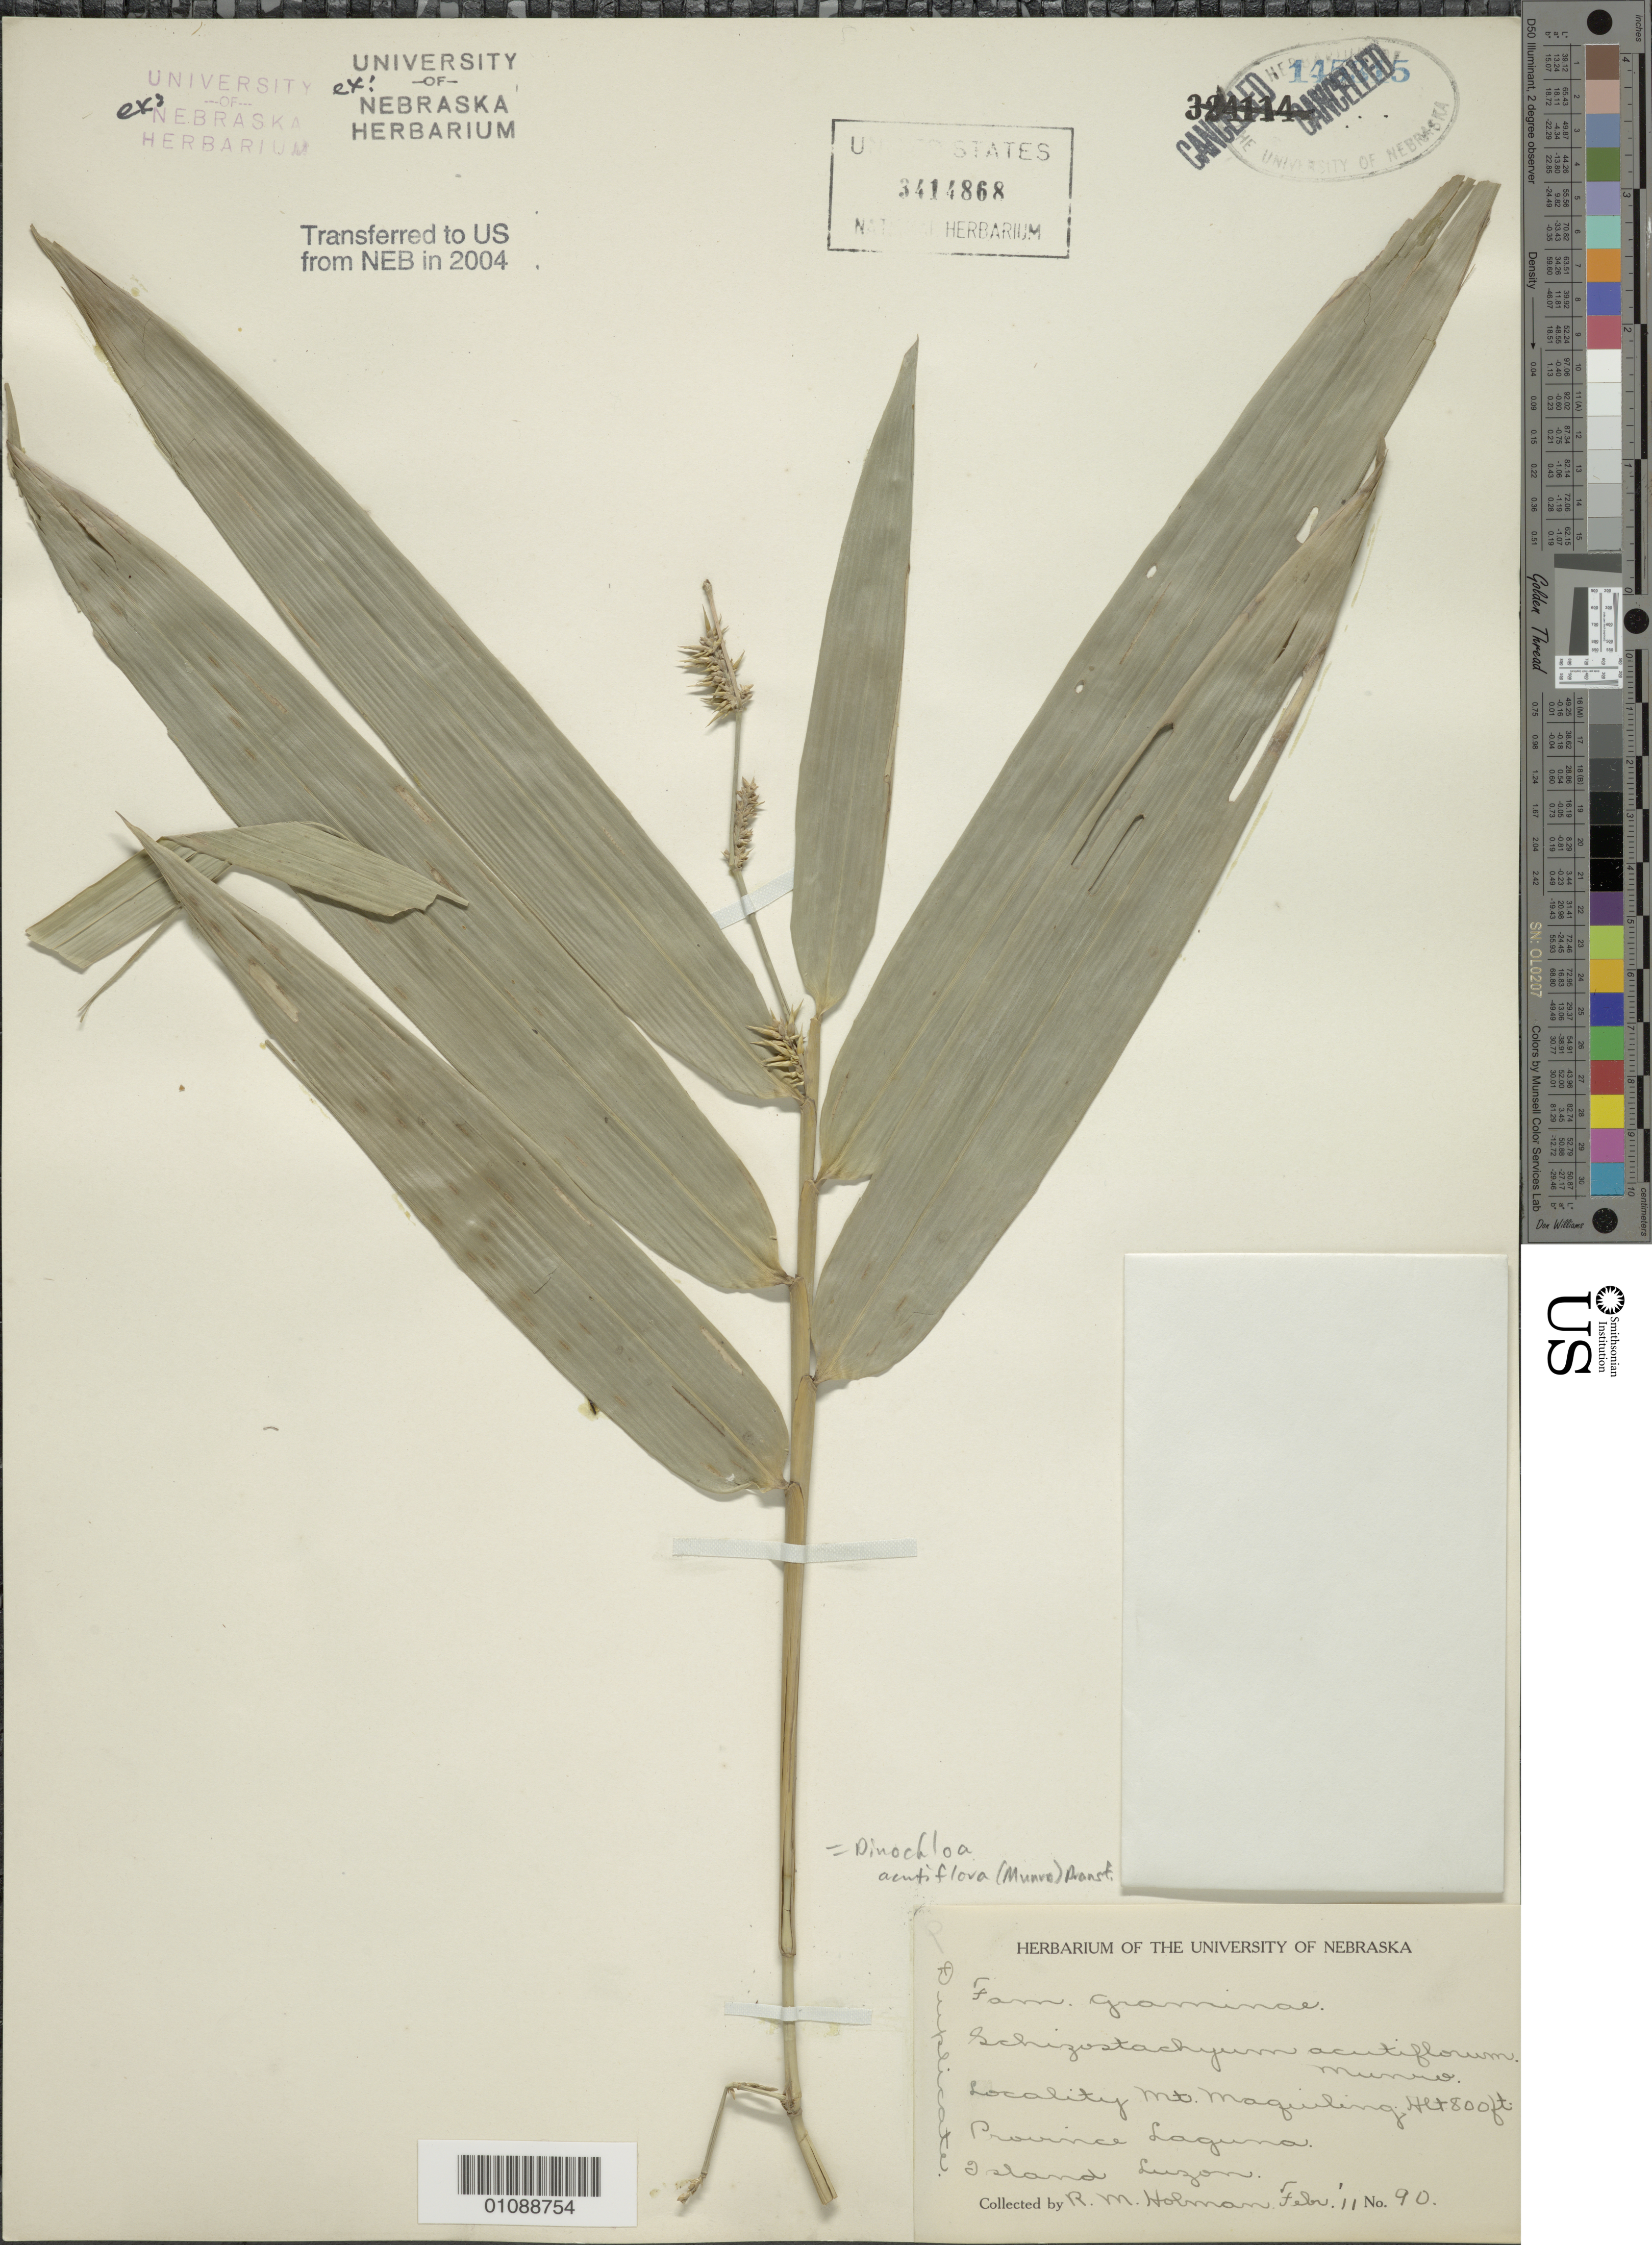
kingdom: Plantae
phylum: Tracheophyta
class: Liliopsida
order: Poales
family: Poaceae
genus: Dinochloa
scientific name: Dinochloa acutiflora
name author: (Munro) Soenarko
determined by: Smith, Stephen F., (US), NMNH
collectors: R. Holman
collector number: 90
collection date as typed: Feb 1911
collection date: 1911-02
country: Philippines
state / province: Calabarzon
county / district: Laguna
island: Luzon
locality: Mt. Maquiling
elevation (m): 244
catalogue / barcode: US 3414868